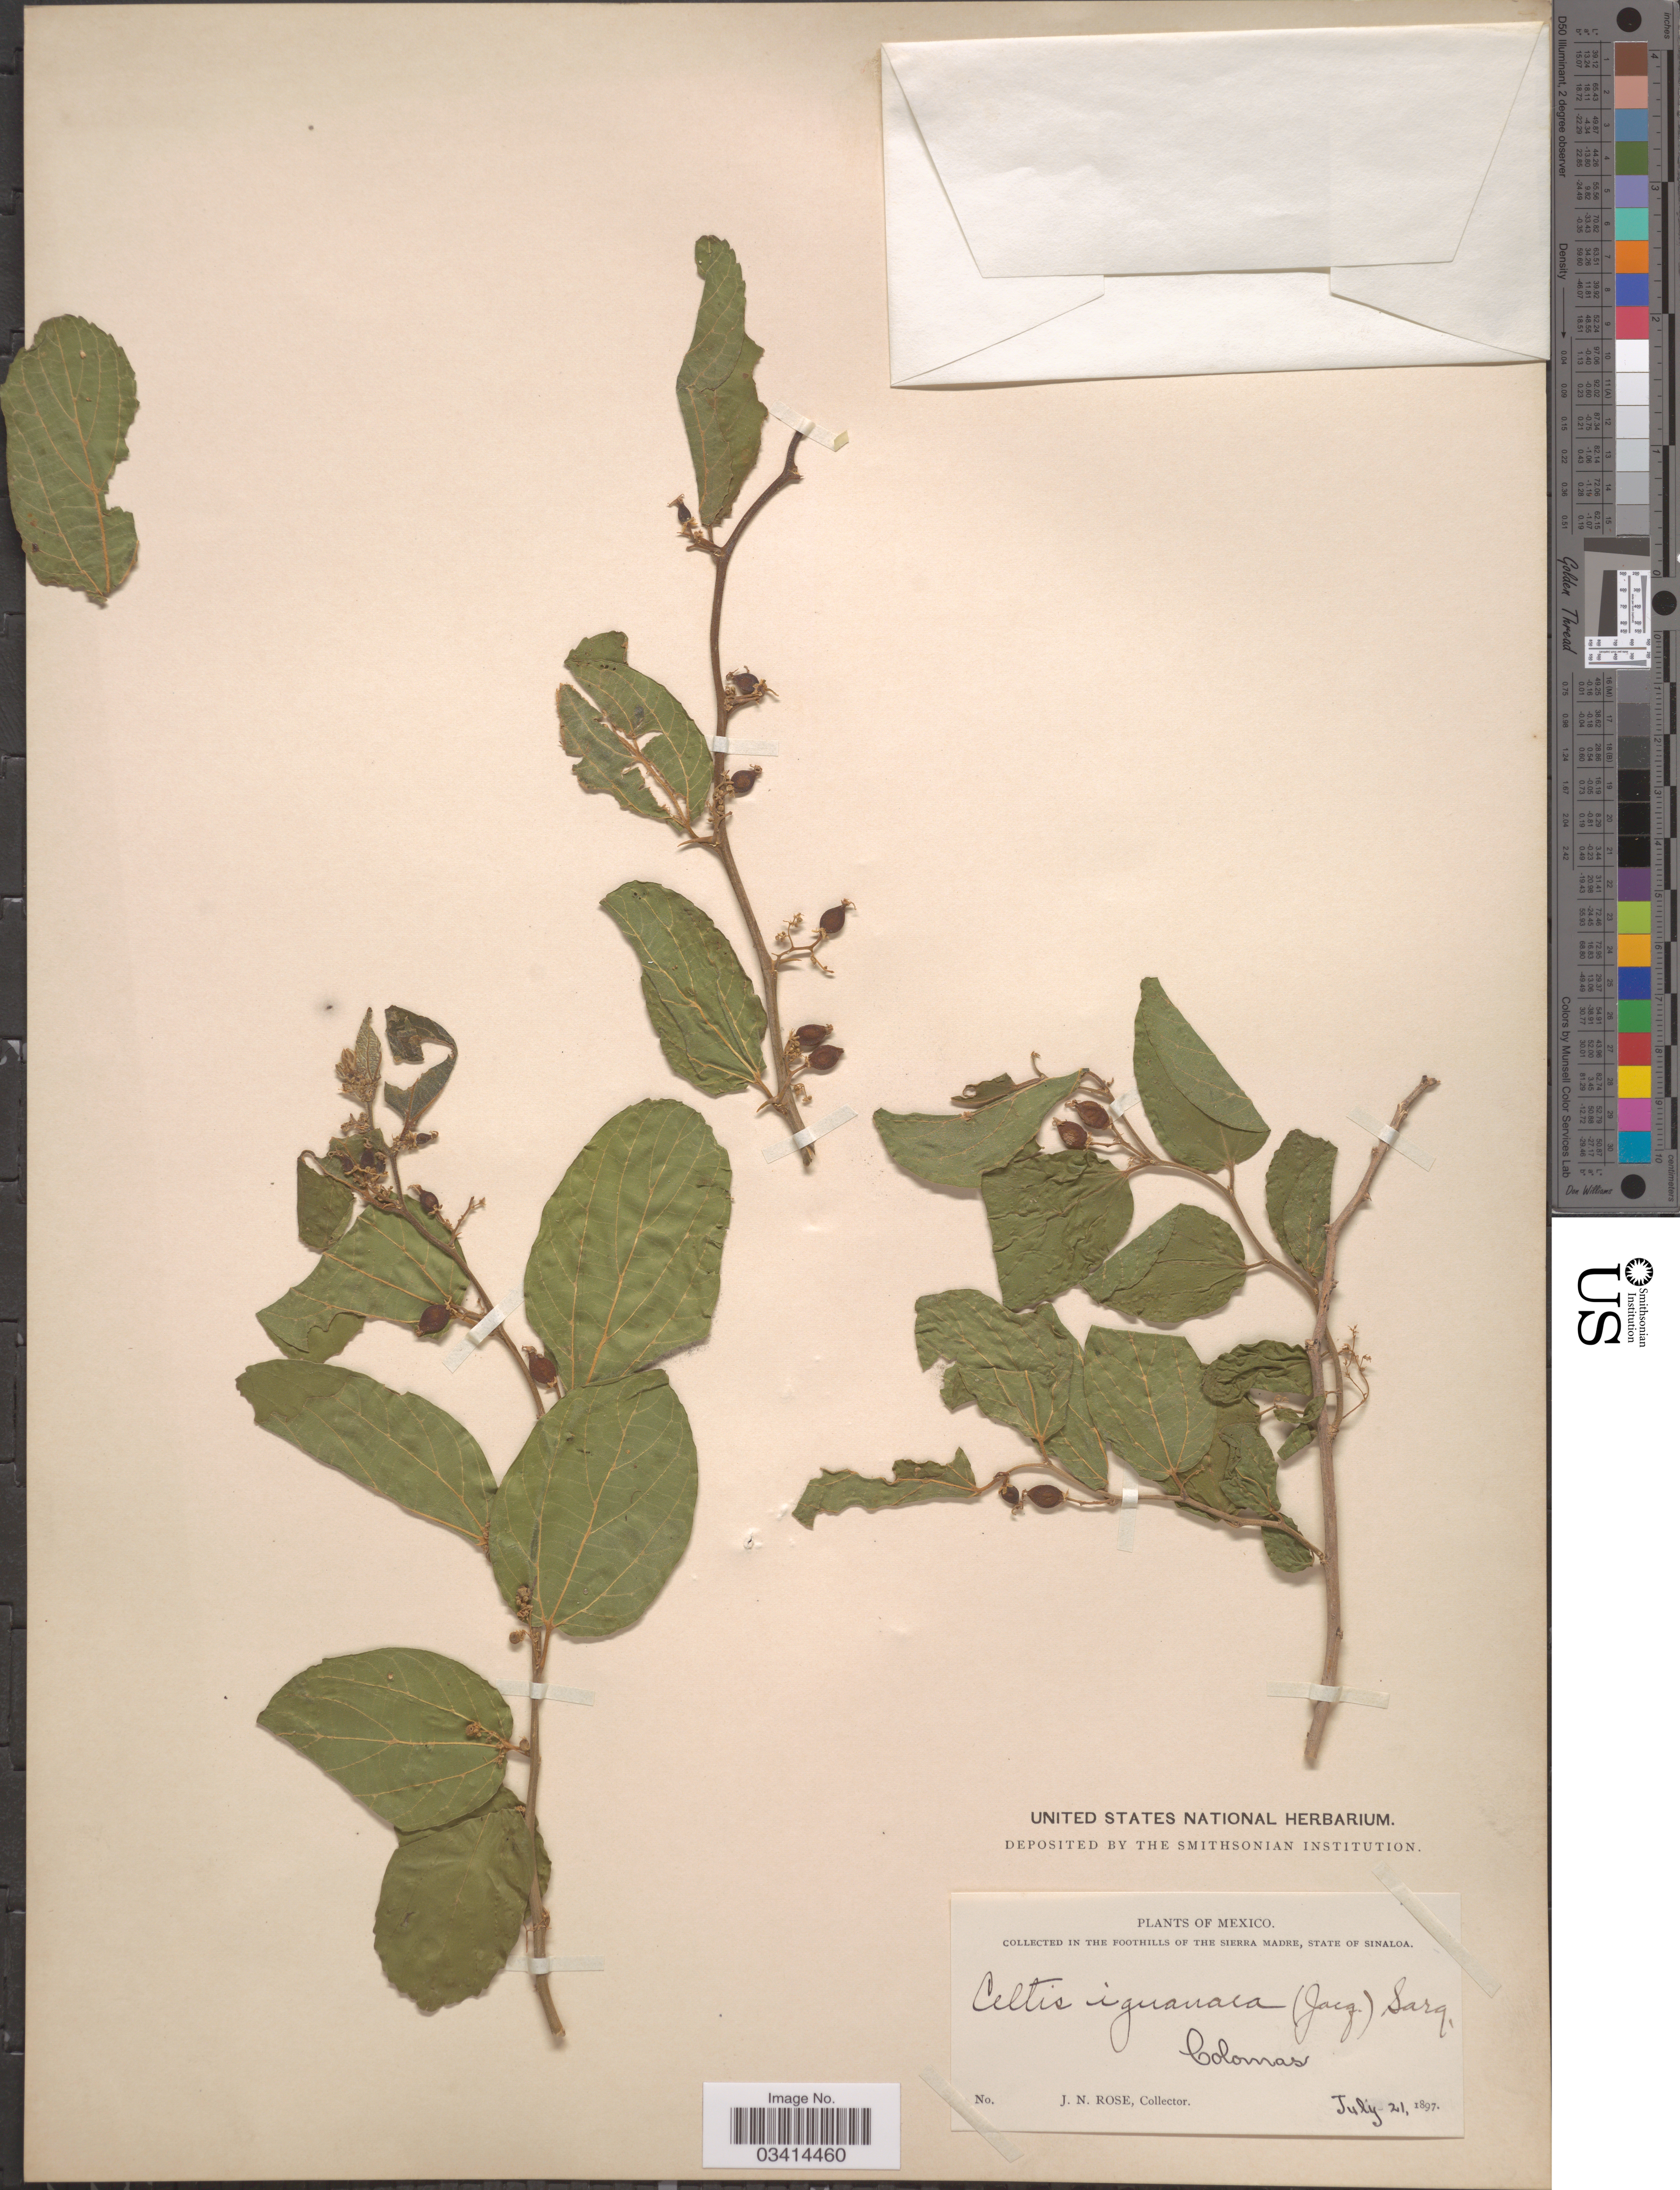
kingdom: Plantae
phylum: Tracheophyta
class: Magnoliopsida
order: Rosales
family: Cannabaceae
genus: Celtis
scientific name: Celtis iguanaea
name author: (Jacq.) Sarg.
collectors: J. N. Rose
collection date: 1897-07-21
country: Mexico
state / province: Sinaloa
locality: In the foothills of the Sierra Madre. Colomas.